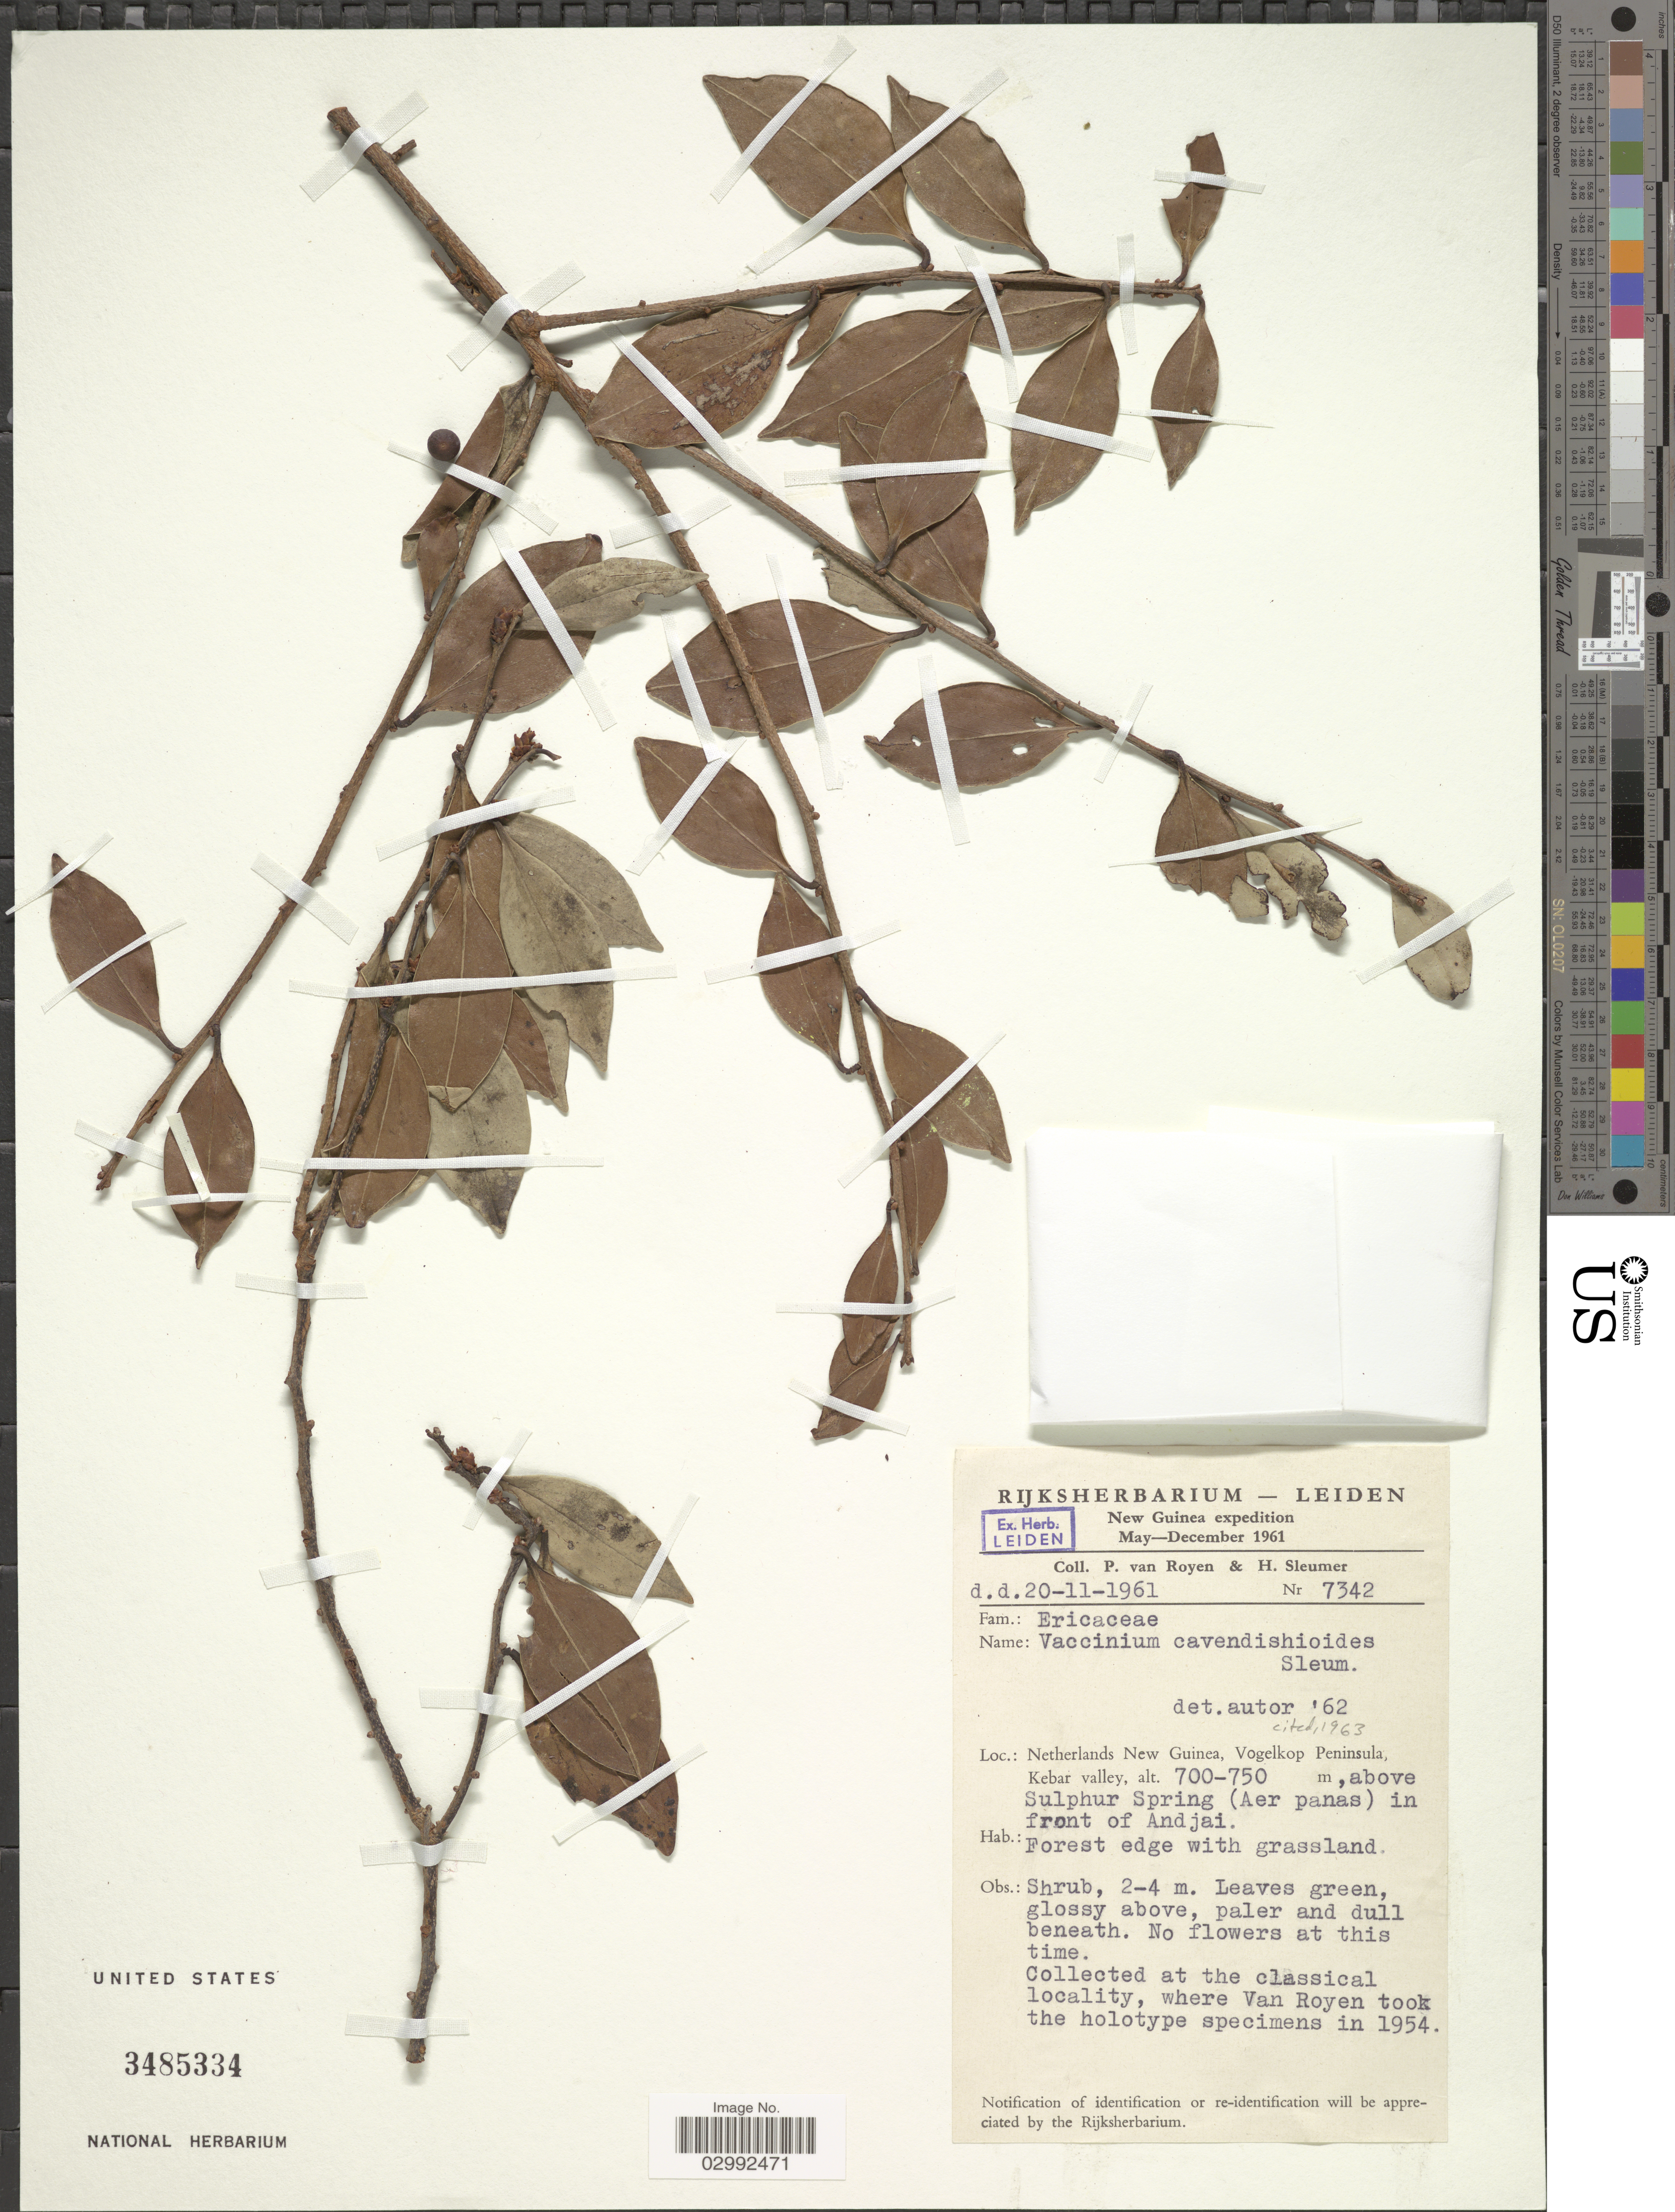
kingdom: Plantae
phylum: Tracheophyta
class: Magnoliopsida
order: Ericales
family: Ericaceae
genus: Vaccinium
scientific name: Vaccinium cavendishioides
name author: Sleumer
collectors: P. van Royen & H. O. Sleumer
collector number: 7342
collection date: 1961-11-20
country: Indonesia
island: New Guinea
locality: New Guinea, Netherlands New Guinea, Vogelkop Peninsula, Kebar valley, above Sulphur Spring (Aer panas) in front of Andjai.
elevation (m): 700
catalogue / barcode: US 3485334